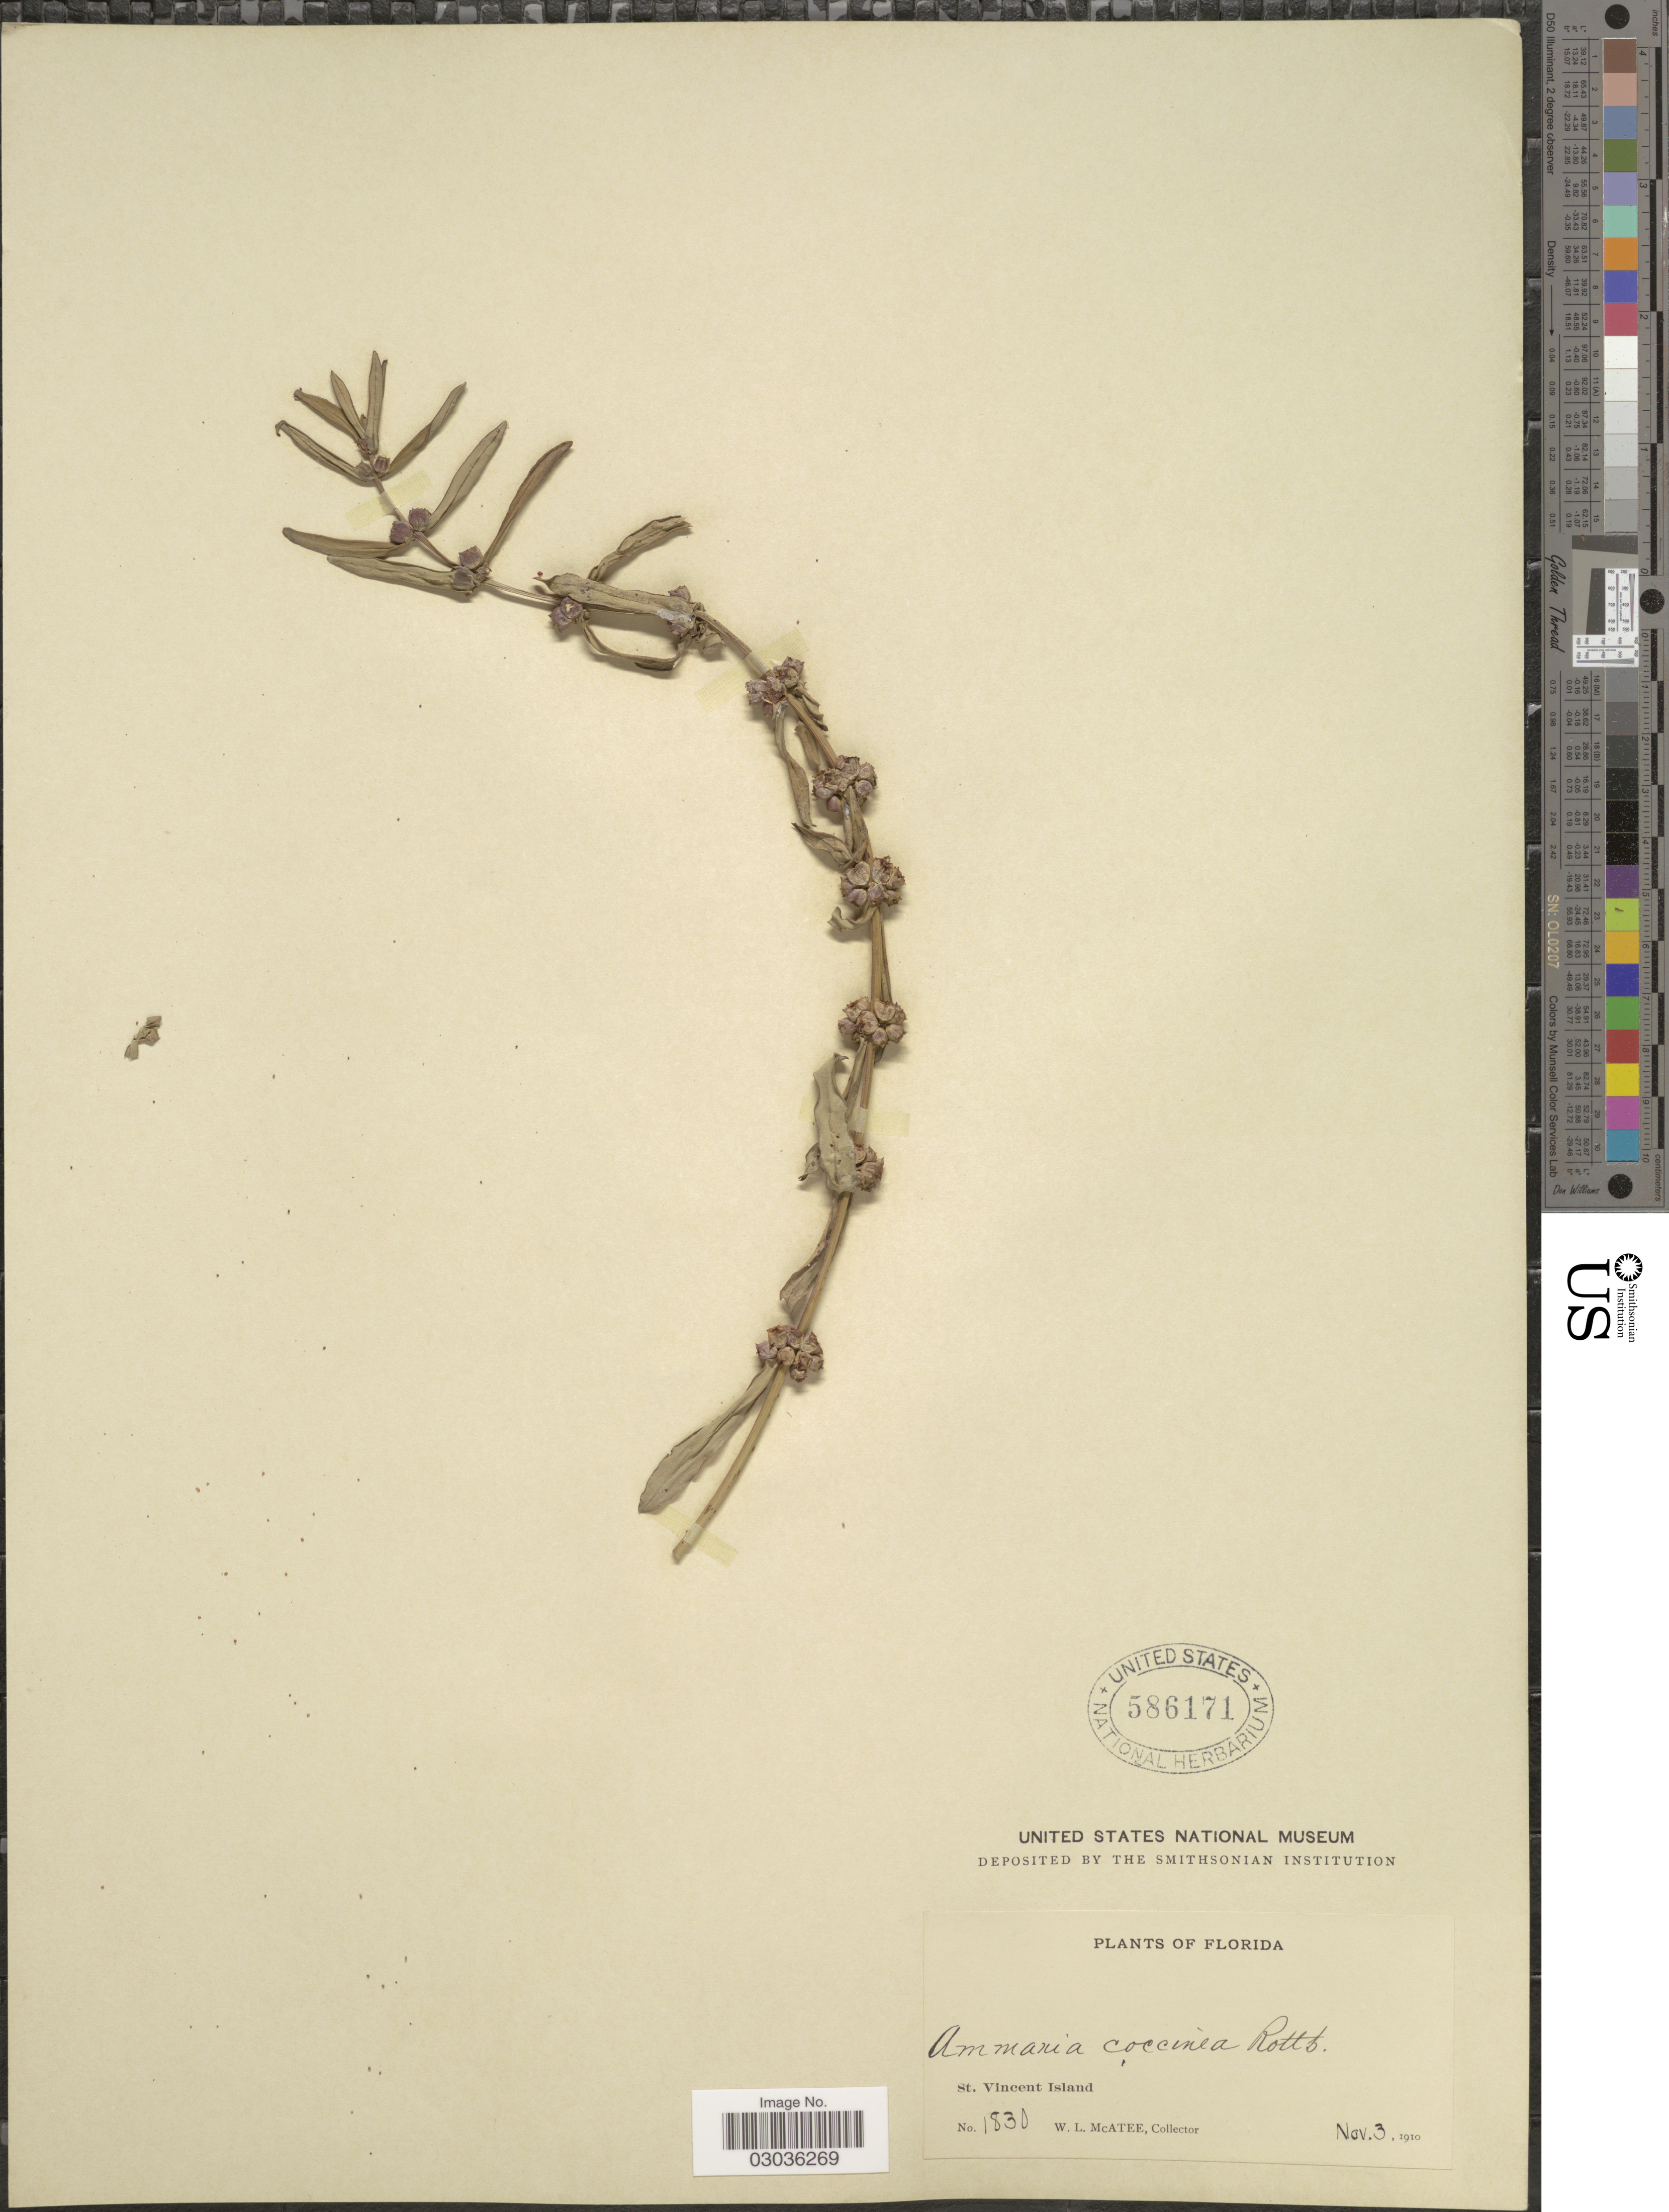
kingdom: Plantae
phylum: Tracheophyta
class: Magnoliopsida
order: Myrtales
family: Lythraceae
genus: Ammannia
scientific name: Ammannia latifolia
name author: L.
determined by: Strong, Mark T., (BOT), Smithsonian Institution - National Museum of Natural History (UNITED STATES)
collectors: W. McAtee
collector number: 1830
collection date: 1910-11-03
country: United States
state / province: Florida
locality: St. Vincent Island.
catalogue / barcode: US 586171